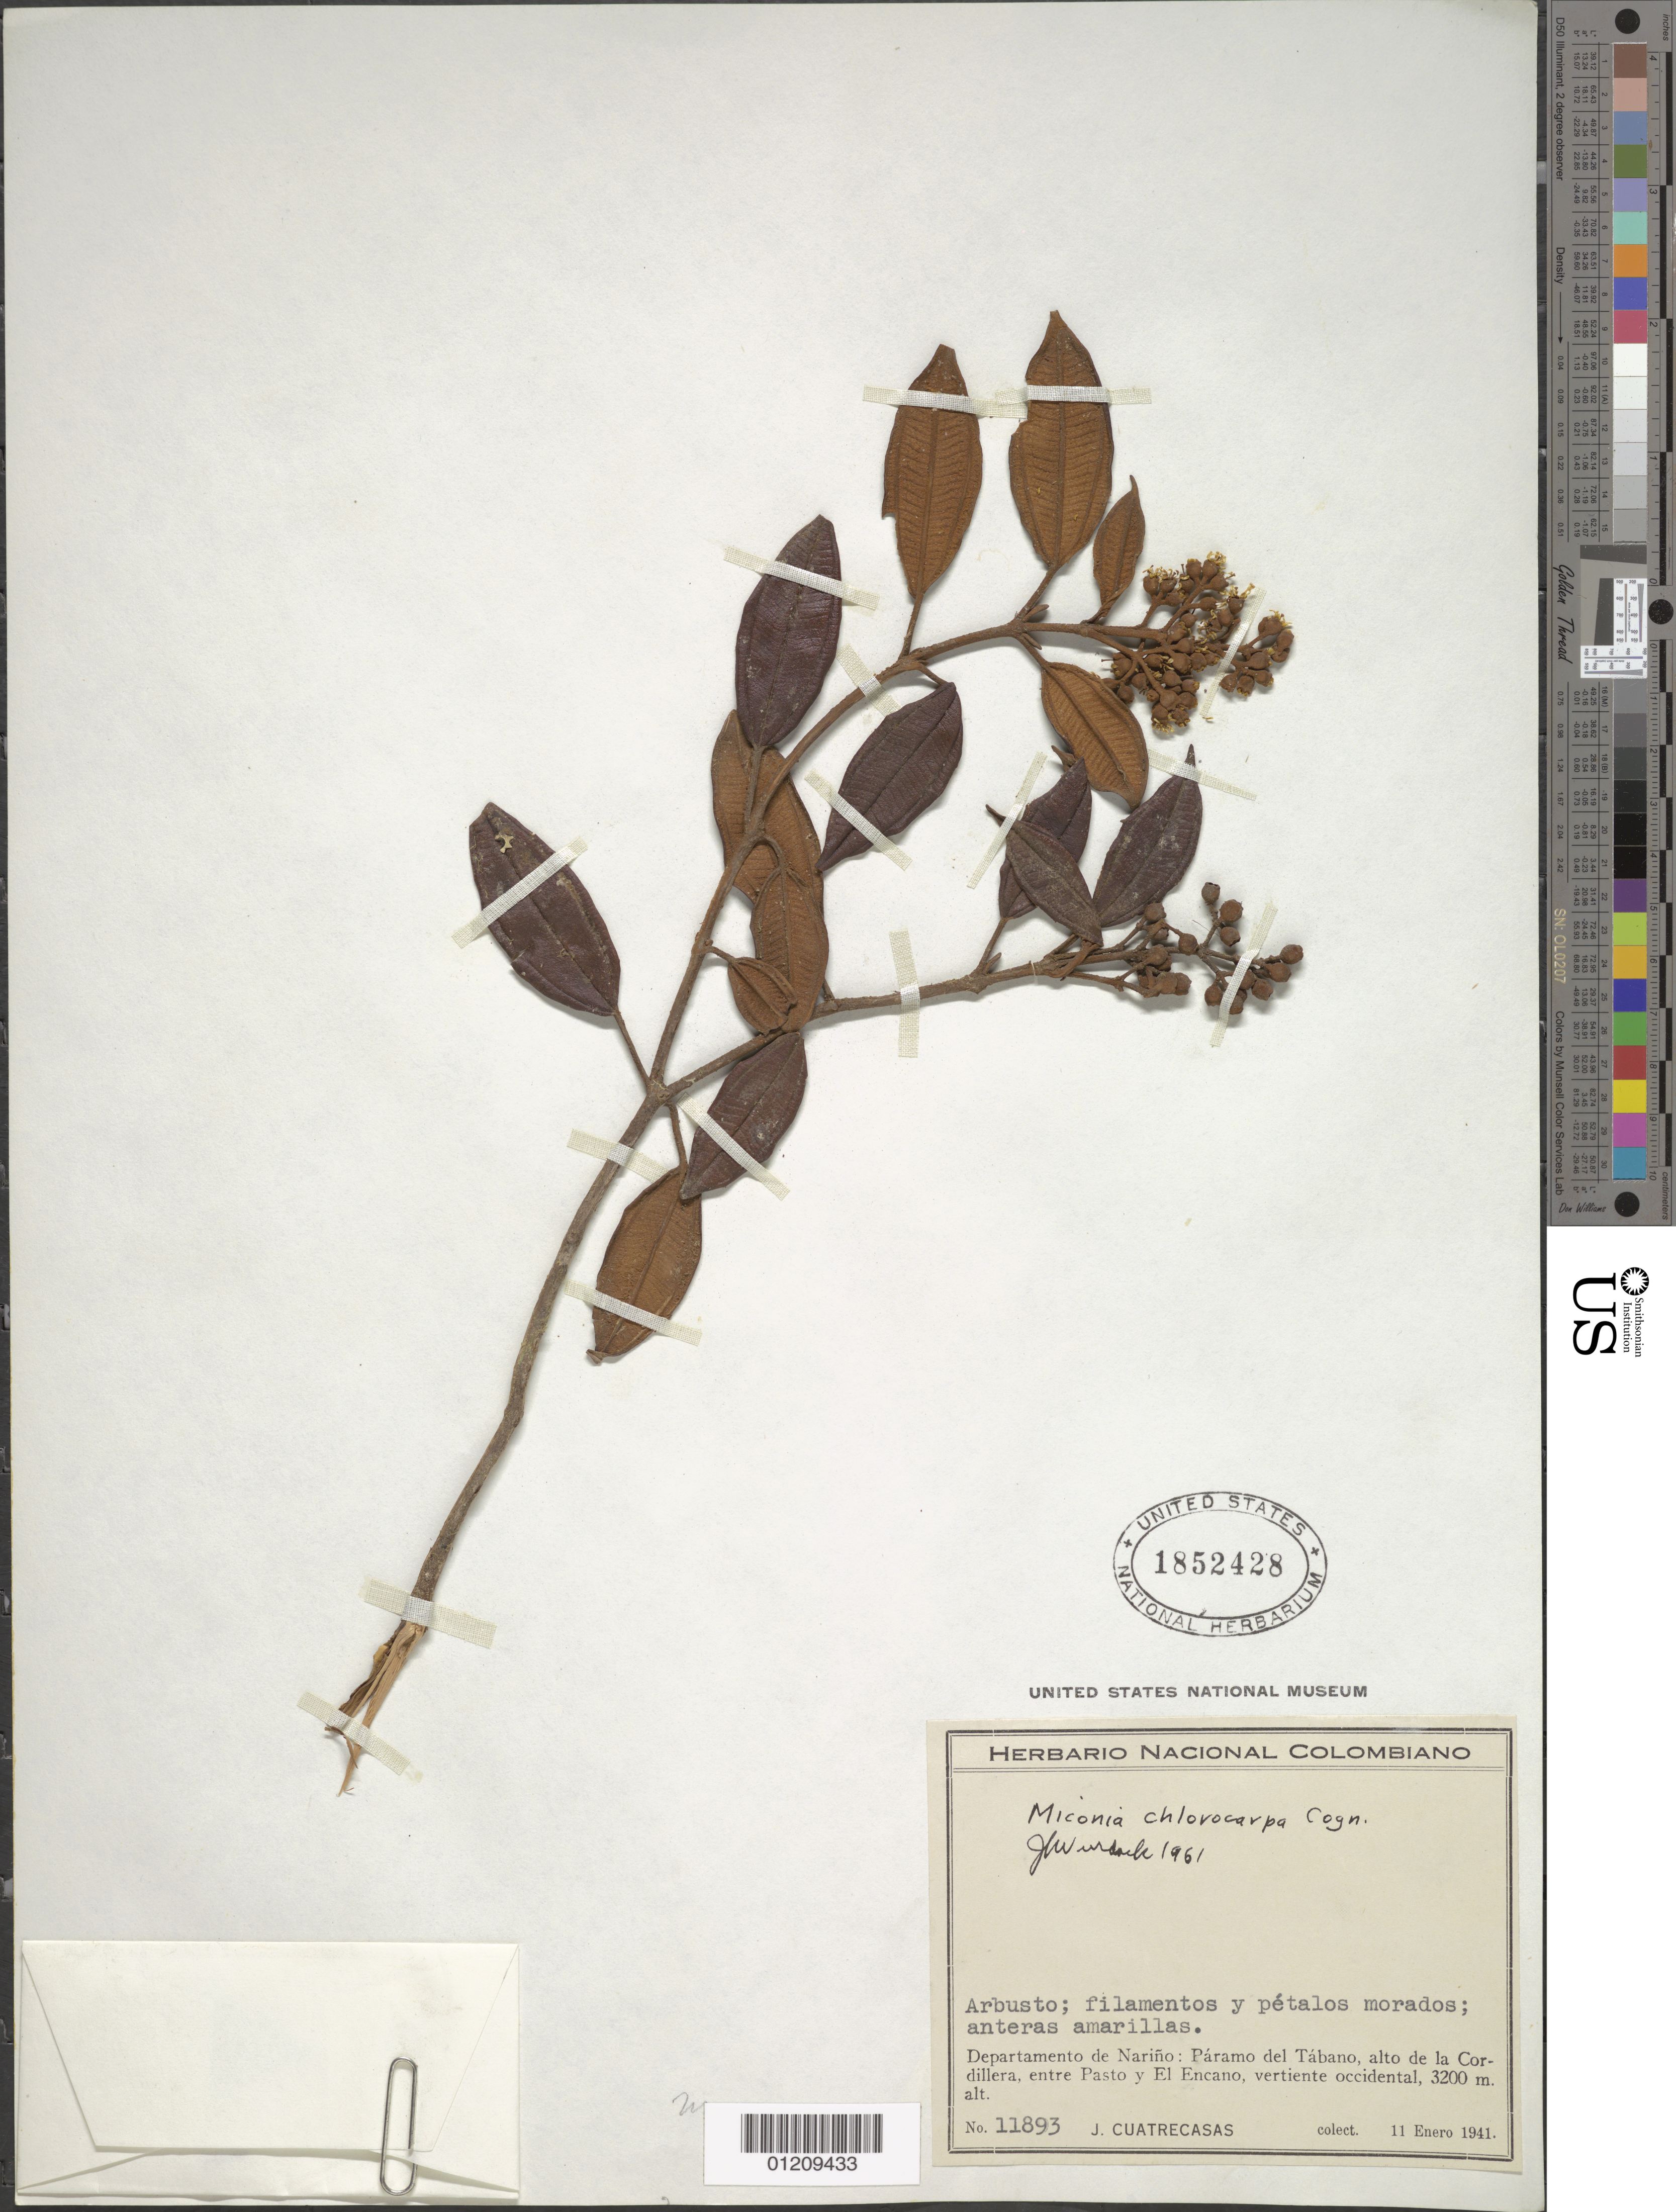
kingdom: Plantae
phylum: Tracheophyta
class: Magnoliopsida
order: Myrtales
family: Melastomataceae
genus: Miconia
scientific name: Miconia chlorocarpa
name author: Cogn.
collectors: J. Cuatrecasas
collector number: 11893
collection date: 1941-01-11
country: Colombia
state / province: Nariño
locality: Páramo del Tábano, alto de la Cordillera, entre Pasto y El Encano, vertiente occidental.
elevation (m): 3200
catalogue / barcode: US 1852428